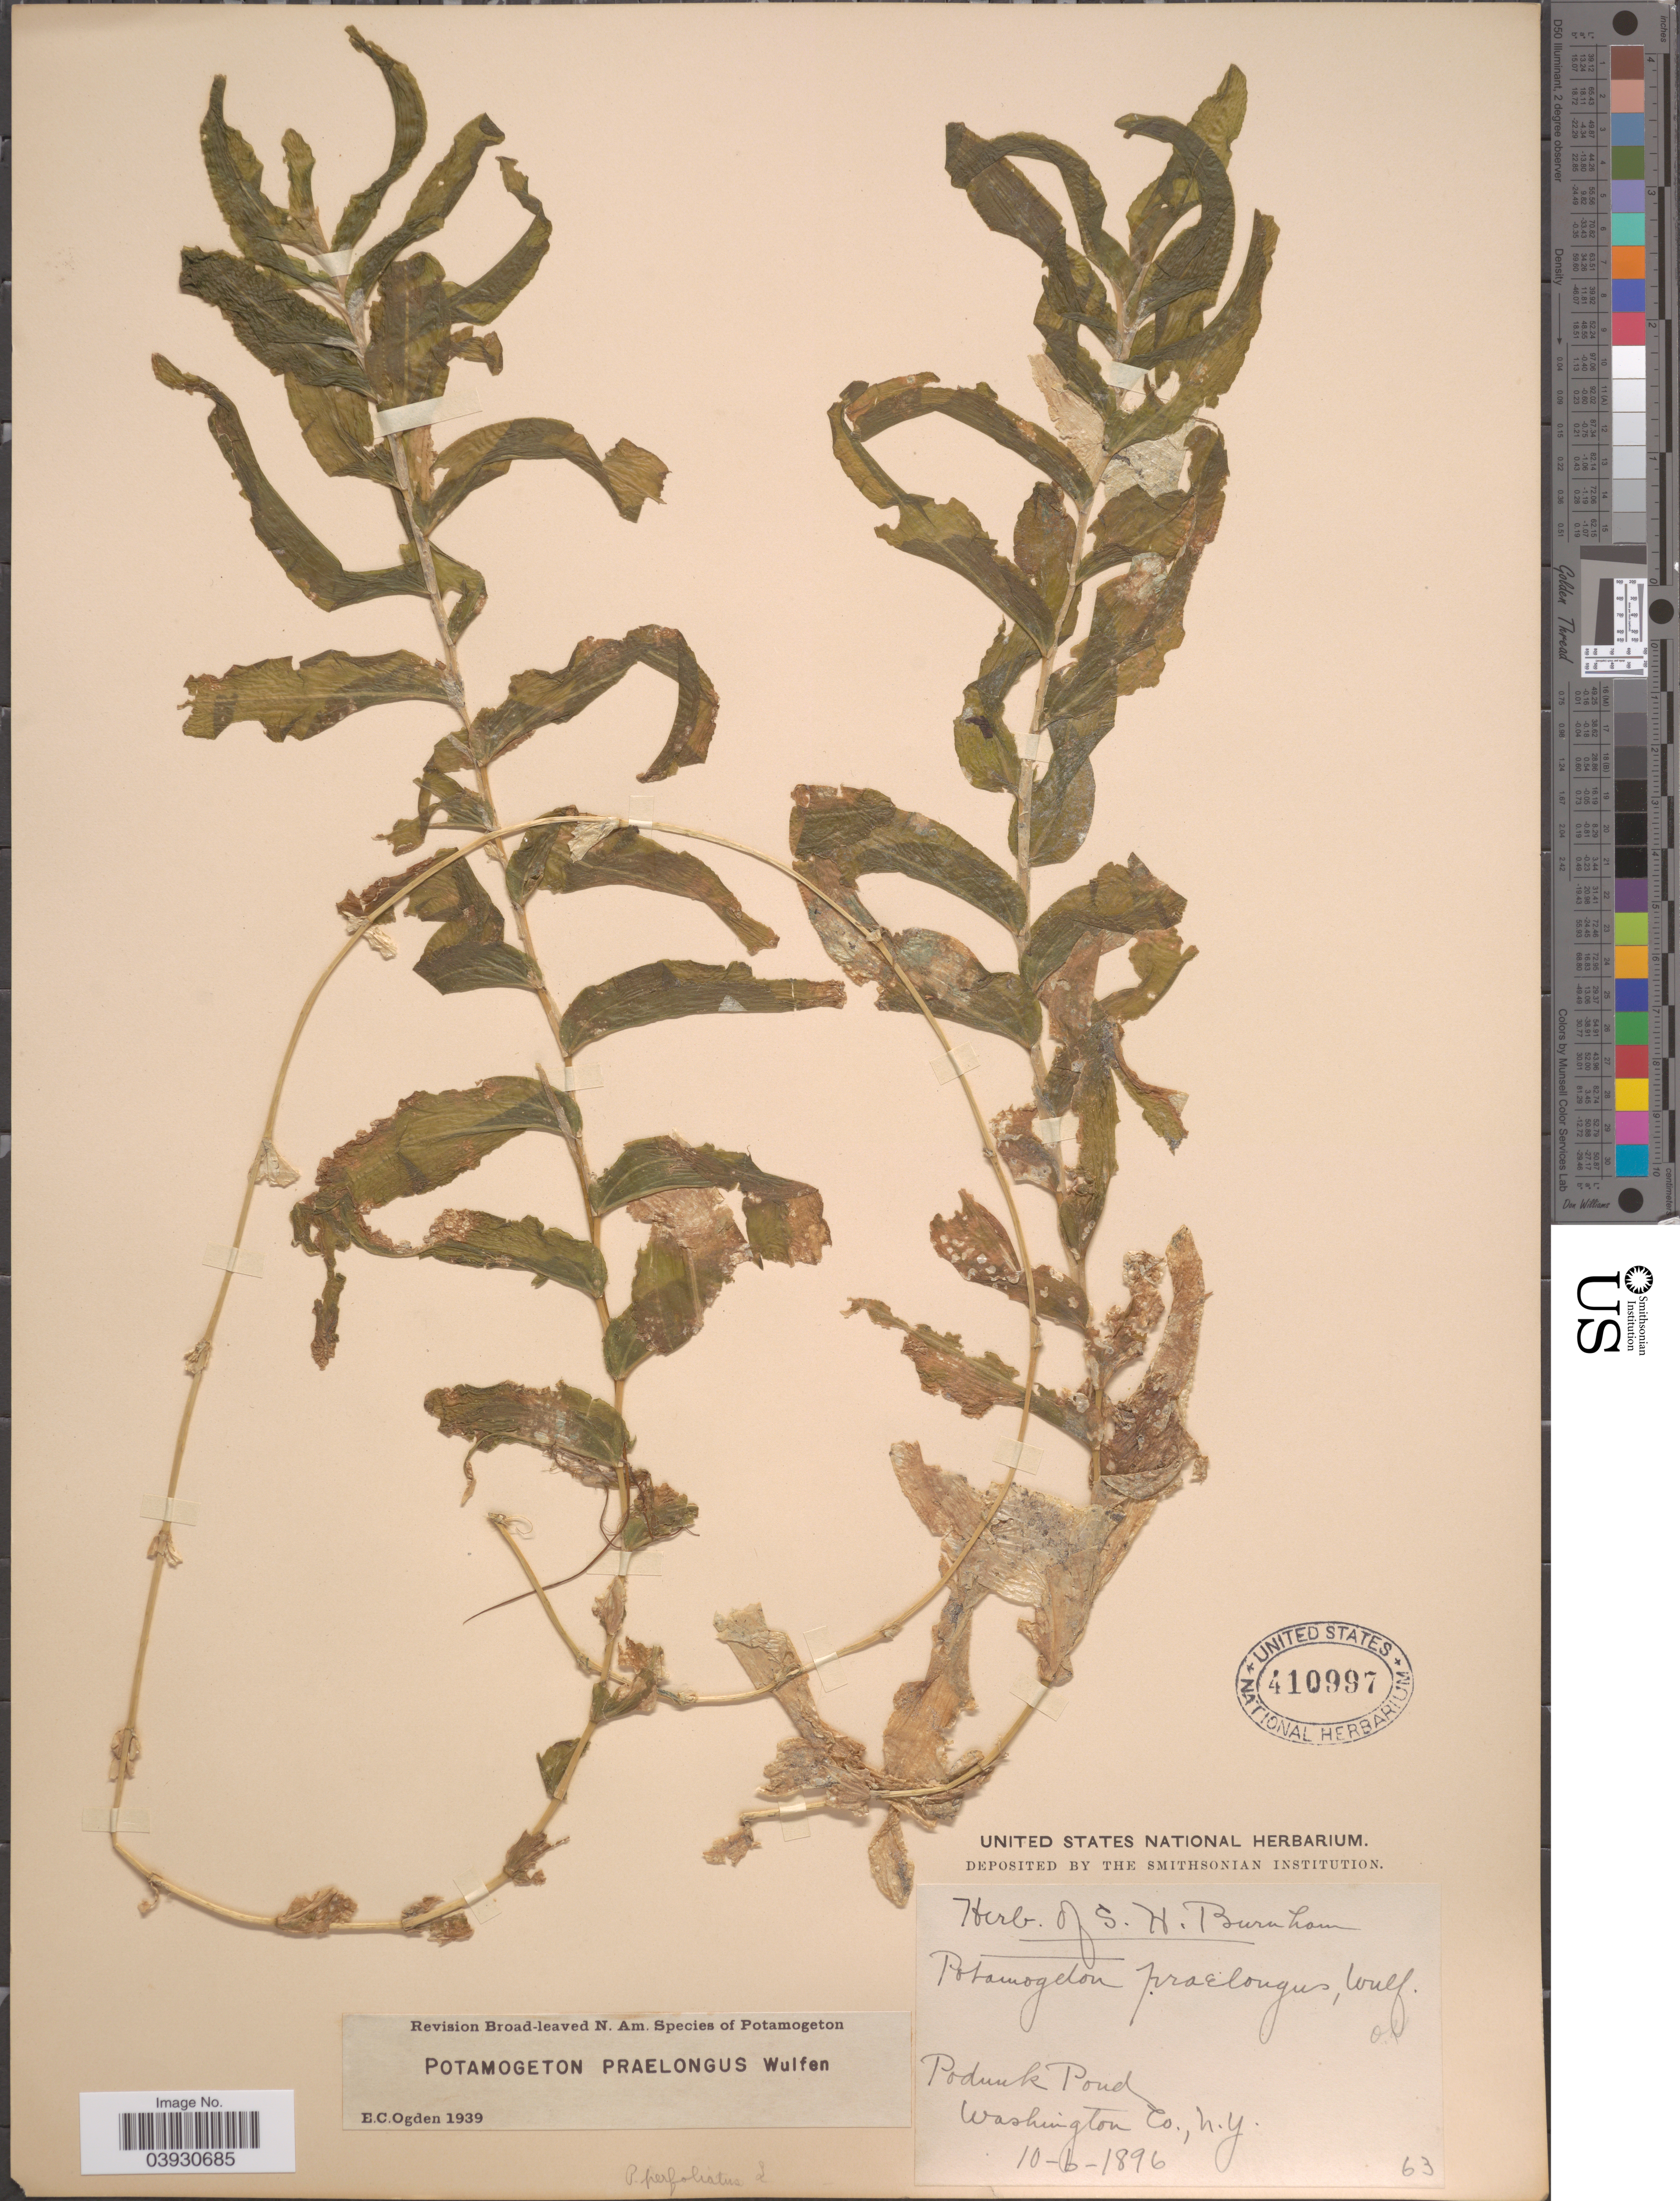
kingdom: Plantae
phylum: Tracheophyta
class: Liliopsida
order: Alismatales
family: Potamogetonaceae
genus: Potamogeton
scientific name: Potamogeton praelongus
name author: Wulfen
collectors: ex herb. S.H. Burnham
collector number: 63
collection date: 1896-10-06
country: United States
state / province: New York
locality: Podunk Pond. Washington Co.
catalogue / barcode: US 410997